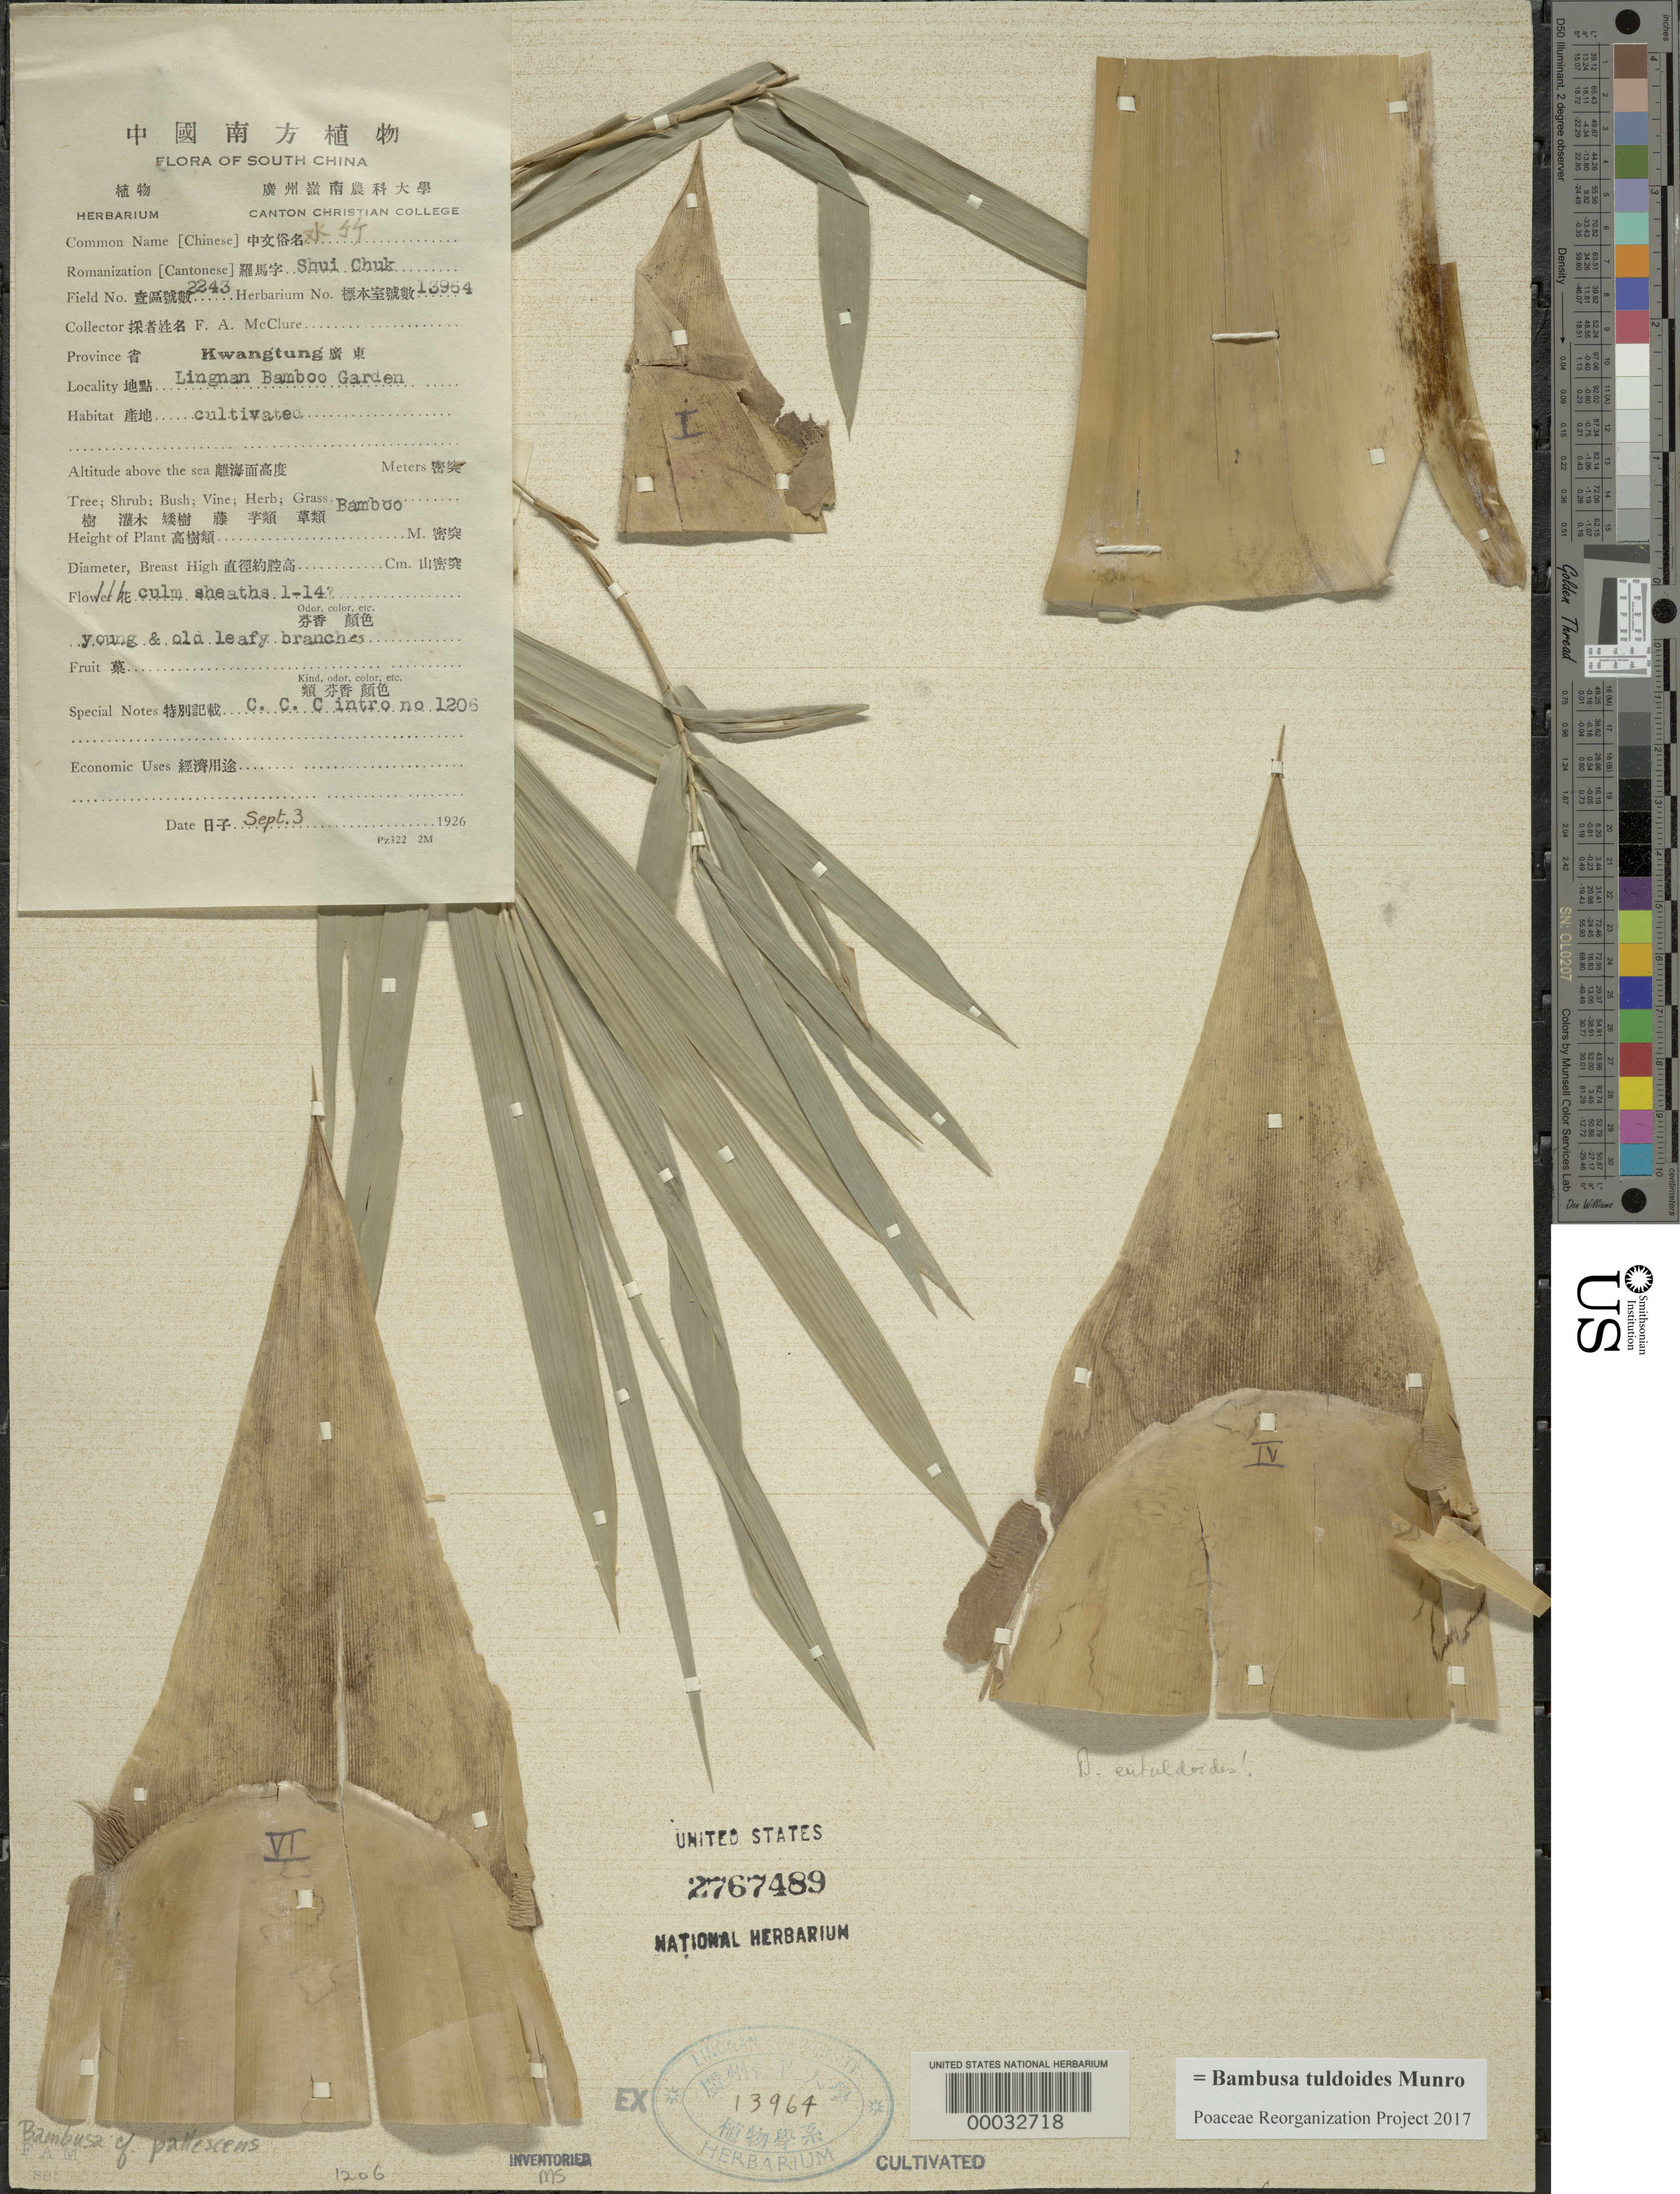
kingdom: Plantae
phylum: Tracheophyta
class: Liliopsida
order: Poales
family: Poaceae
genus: Bambusa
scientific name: Bambusa tuldoides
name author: Munro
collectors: F. A. McClure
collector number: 2243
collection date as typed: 03 Sep 1926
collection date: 1926-09-03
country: China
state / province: Guangdong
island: Honam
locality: Lingnan university bamboo garden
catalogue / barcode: US 2767489